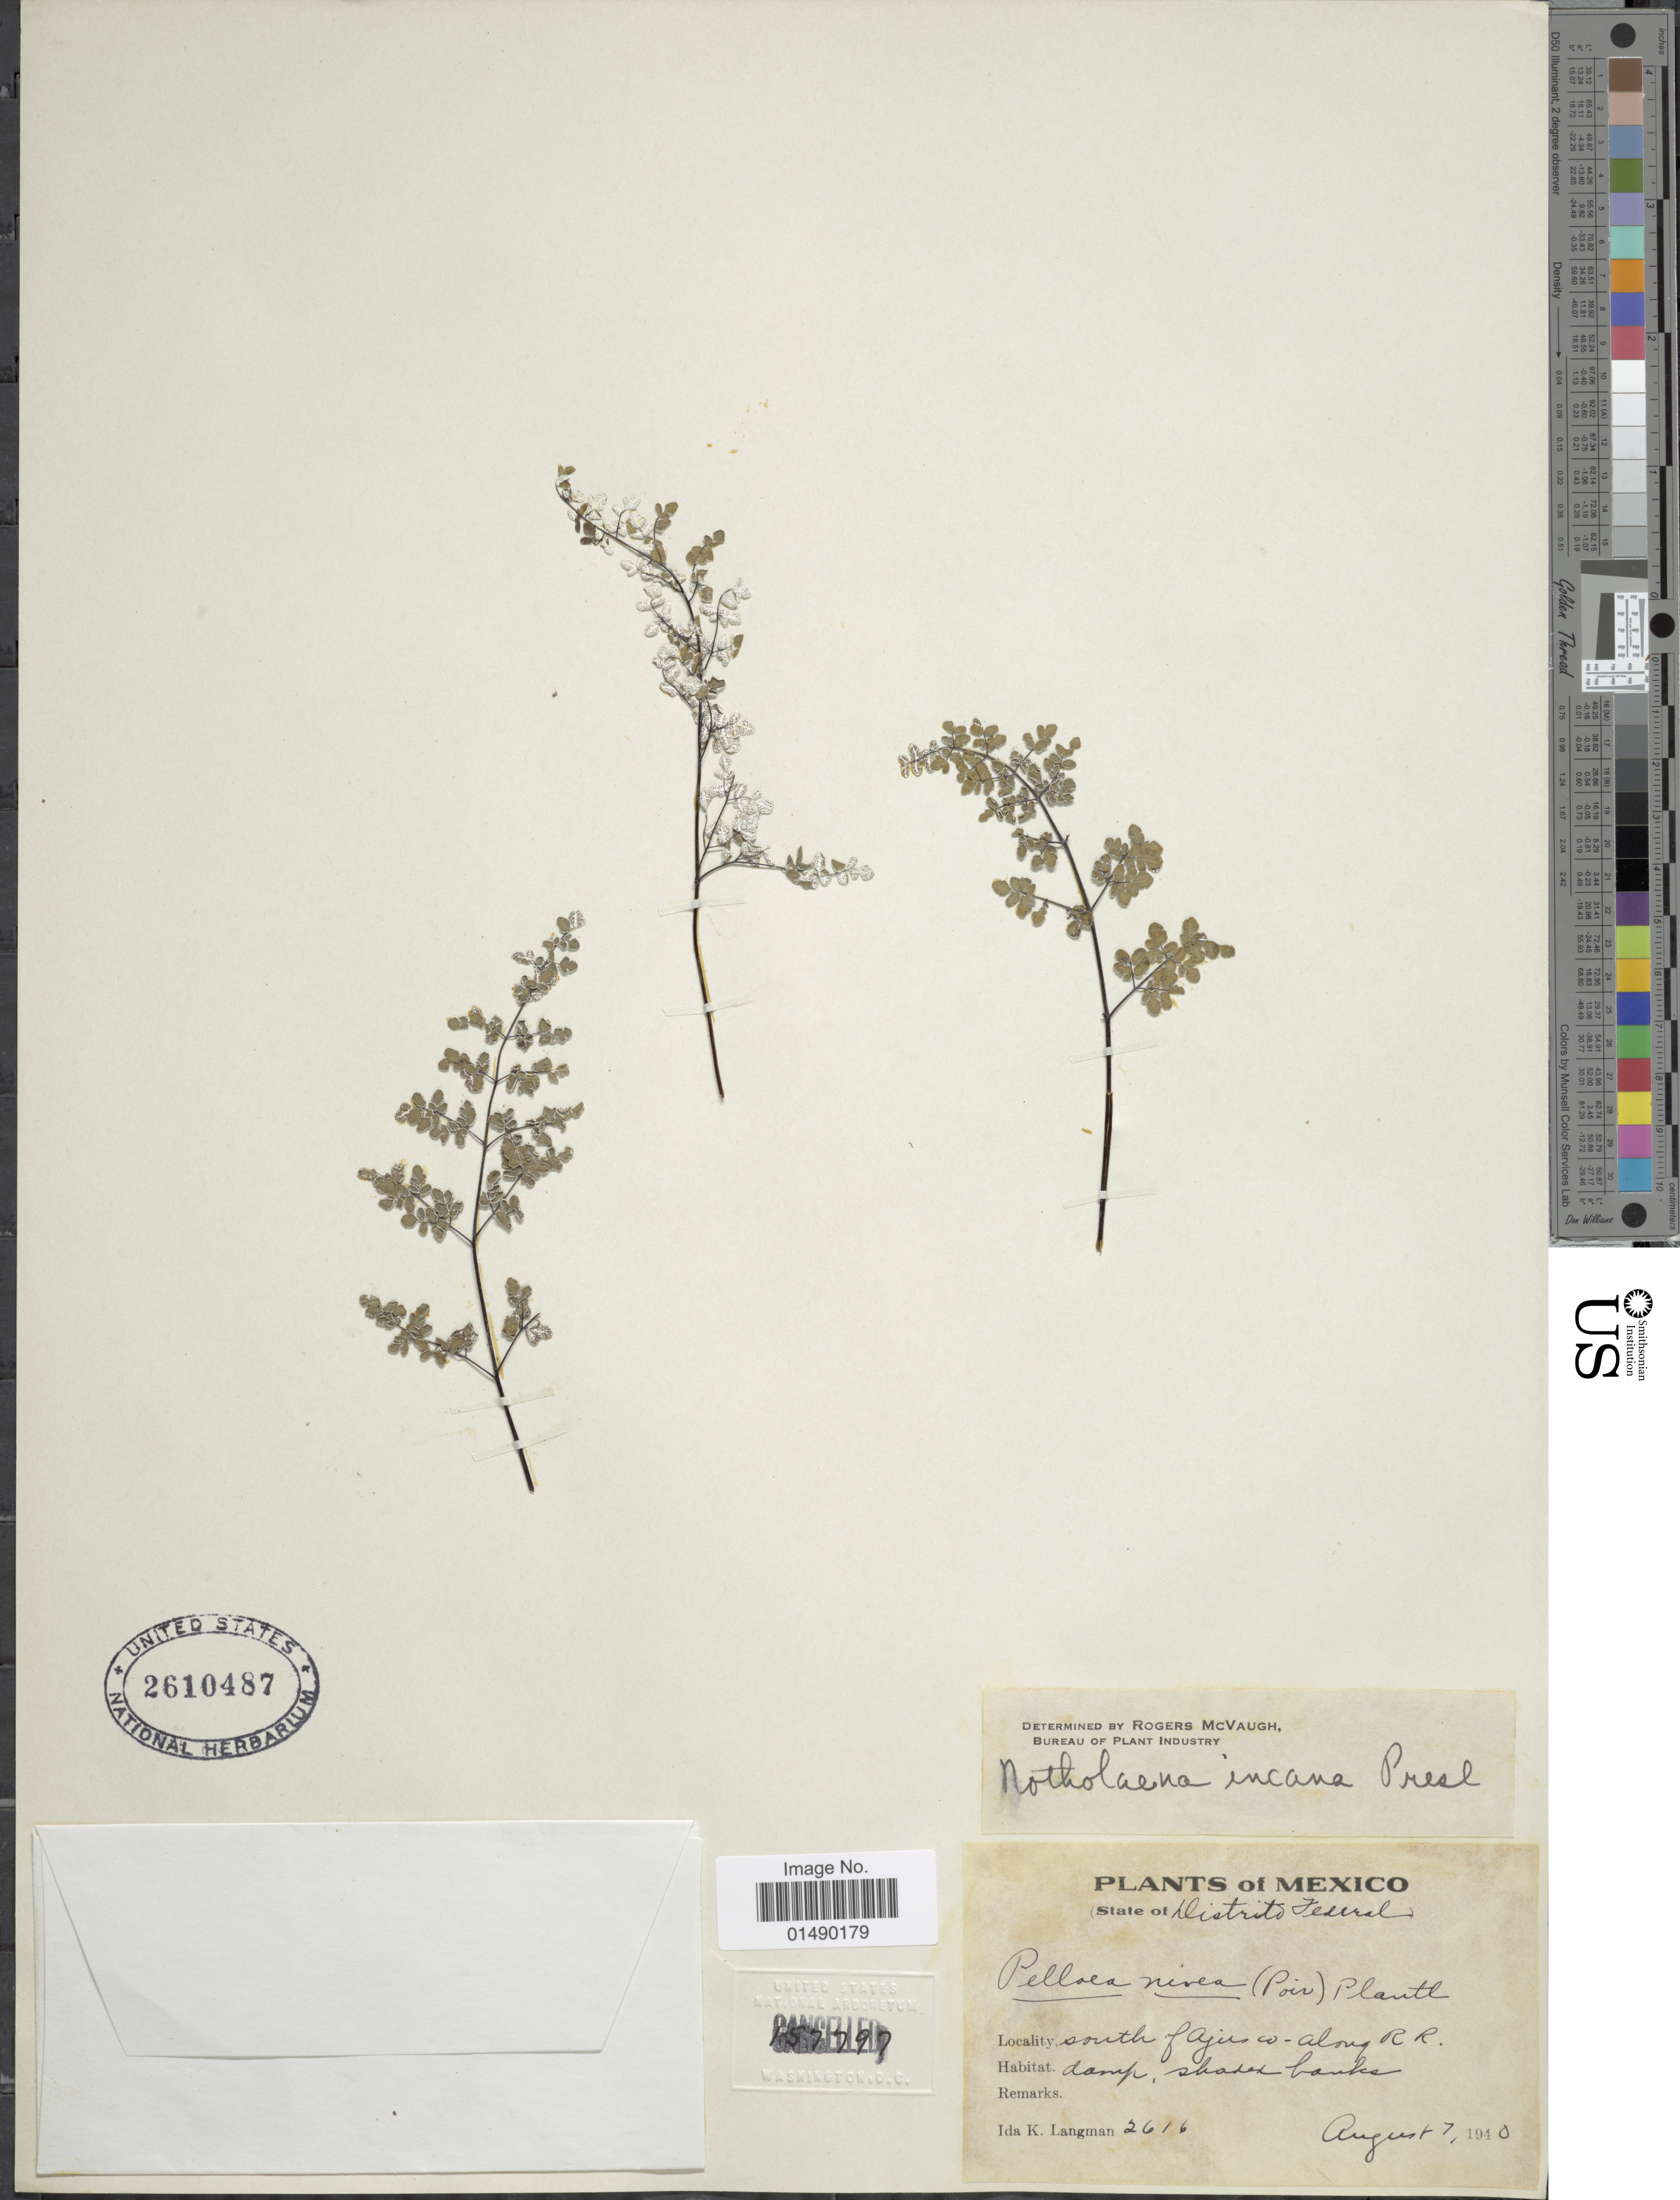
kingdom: Plantae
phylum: Tracheophyta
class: Polypodiopsida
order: Polypodiales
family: Pteridaceae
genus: Argyrochosma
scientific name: Argyrochosma incana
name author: (C. Presl) Windham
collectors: I. K. Langman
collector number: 2616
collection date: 1940-08-07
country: Mexico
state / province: Distrito Federal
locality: South of Ajusco - along R.R.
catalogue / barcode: US 2610487